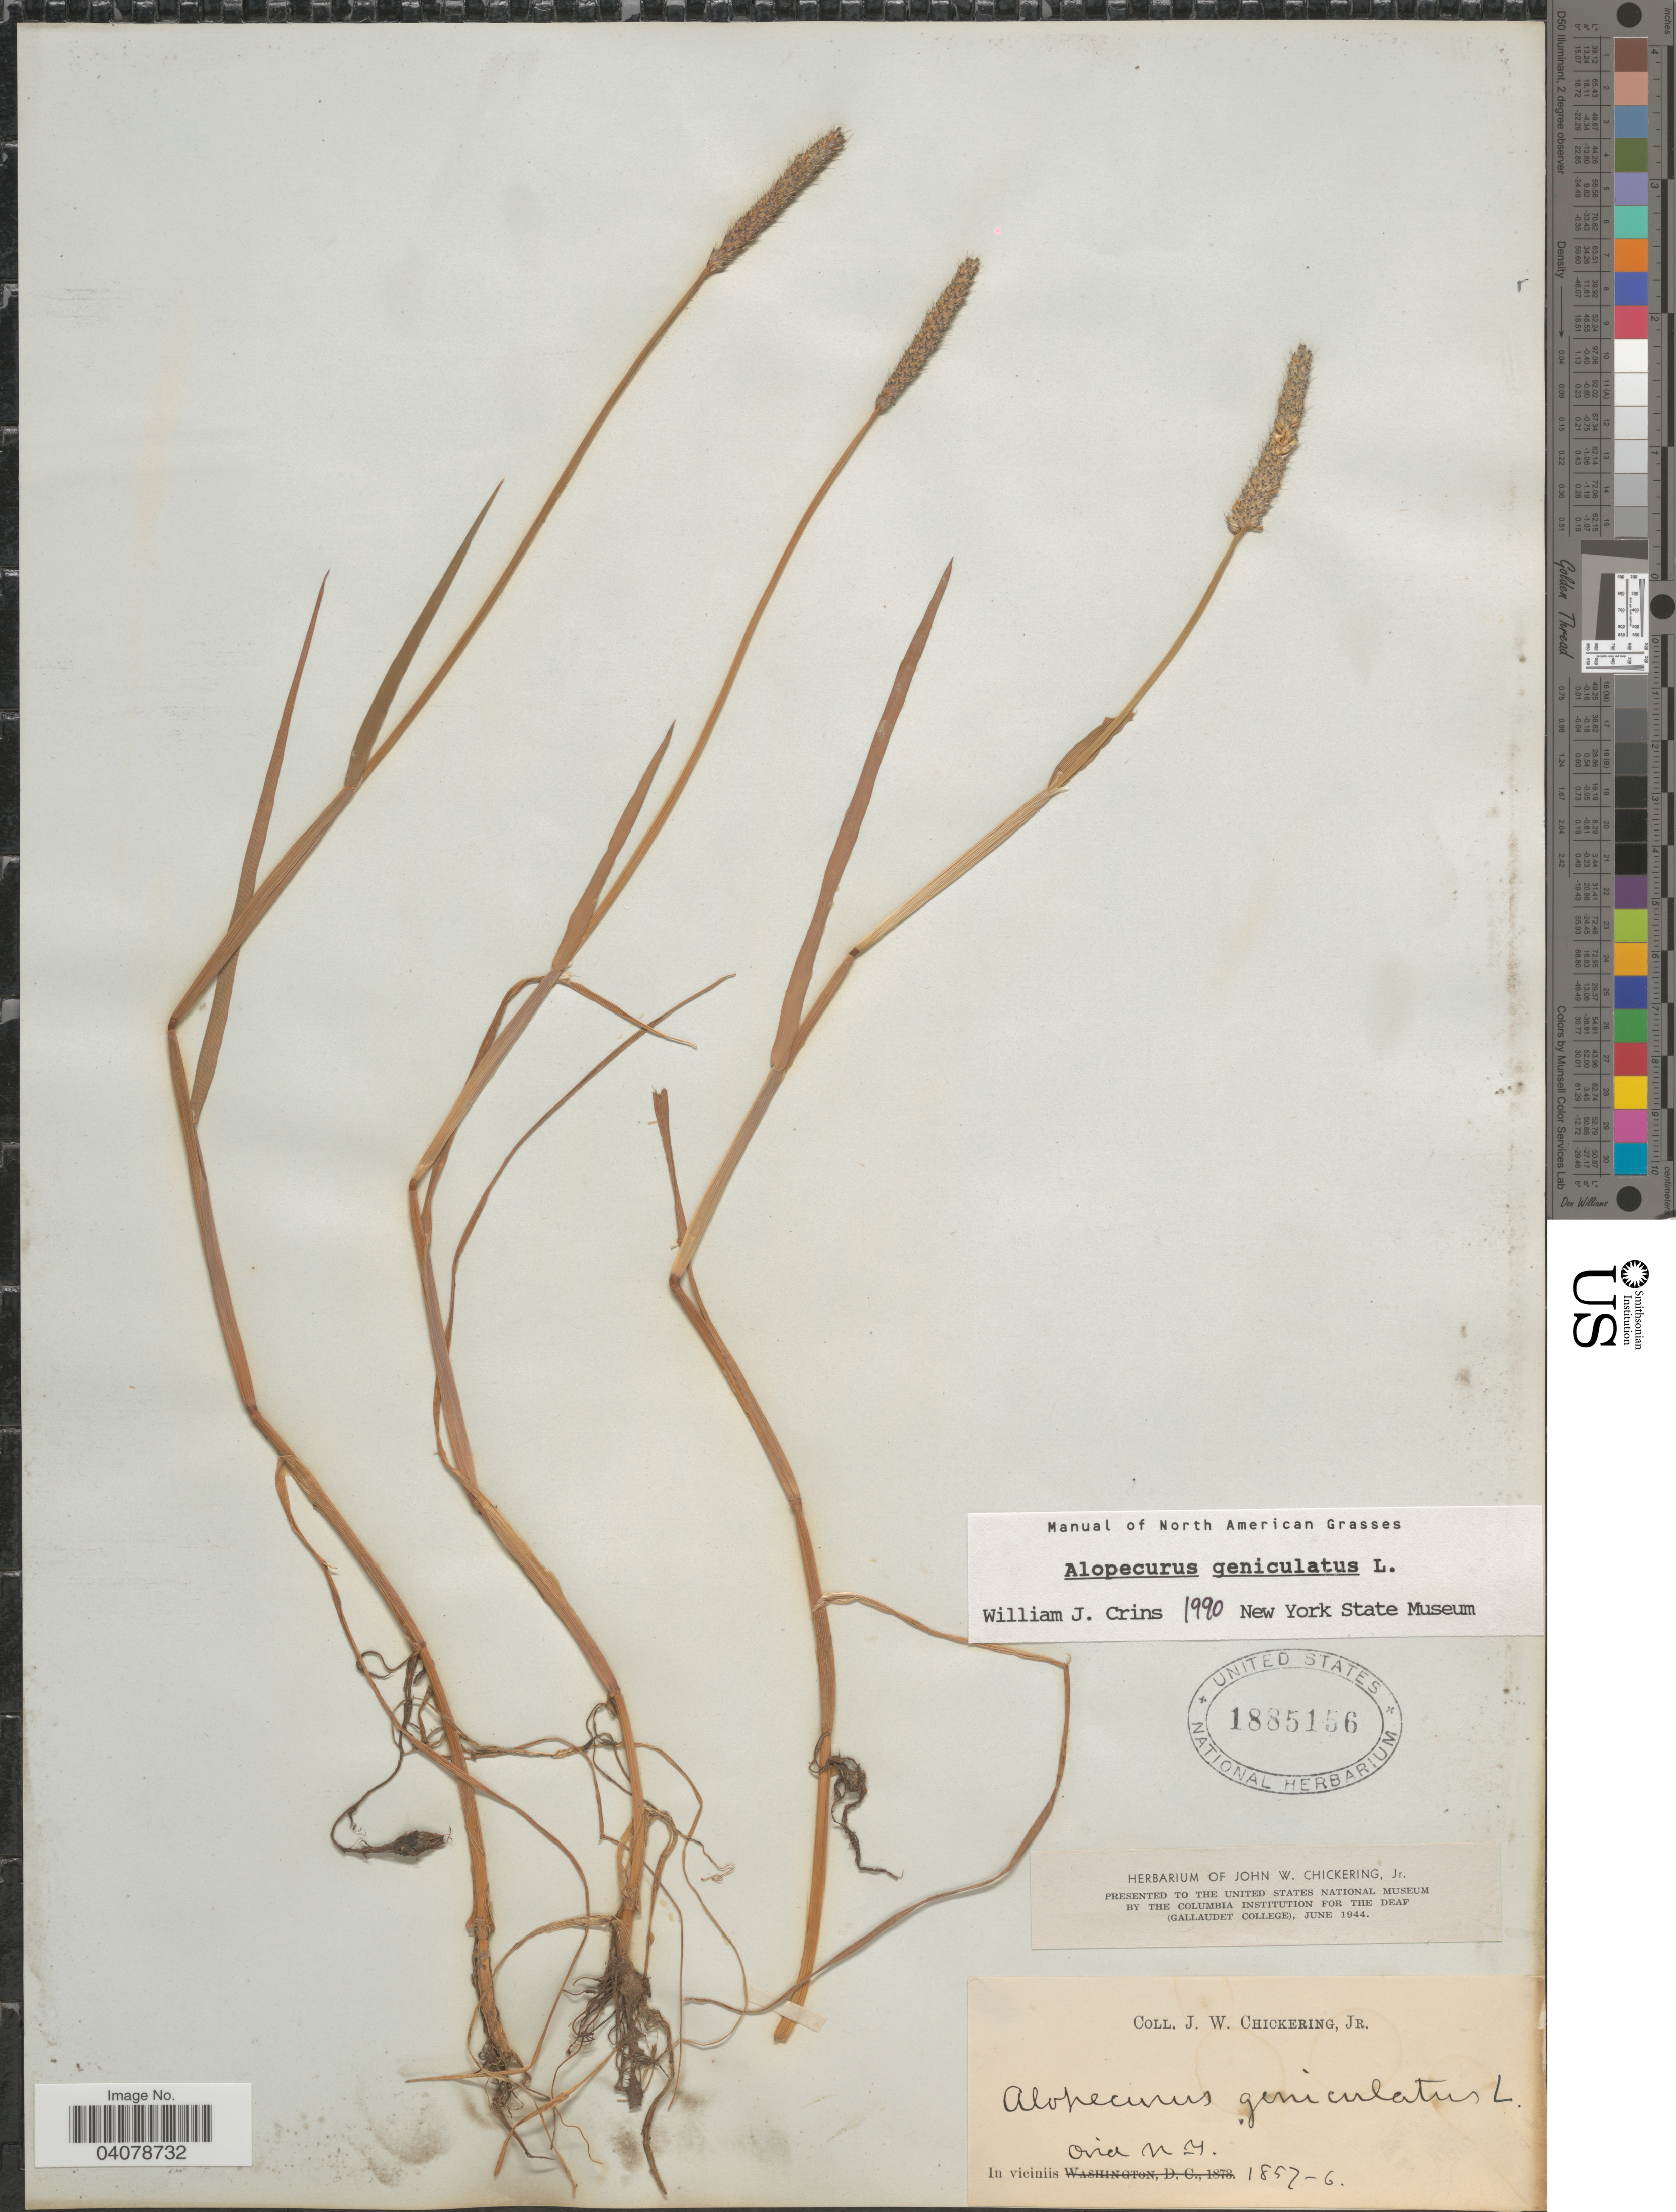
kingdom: Plantae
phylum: Tracheophyta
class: Liliopsida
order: Poales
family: Poaceae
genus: Alopecurus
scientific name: Alopecurus geniculatus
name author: L.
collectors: J. W. Chickering Jr.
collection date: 1857-06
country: United States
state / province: New York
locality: In viciniis Ovid.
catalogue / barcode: US 1885156